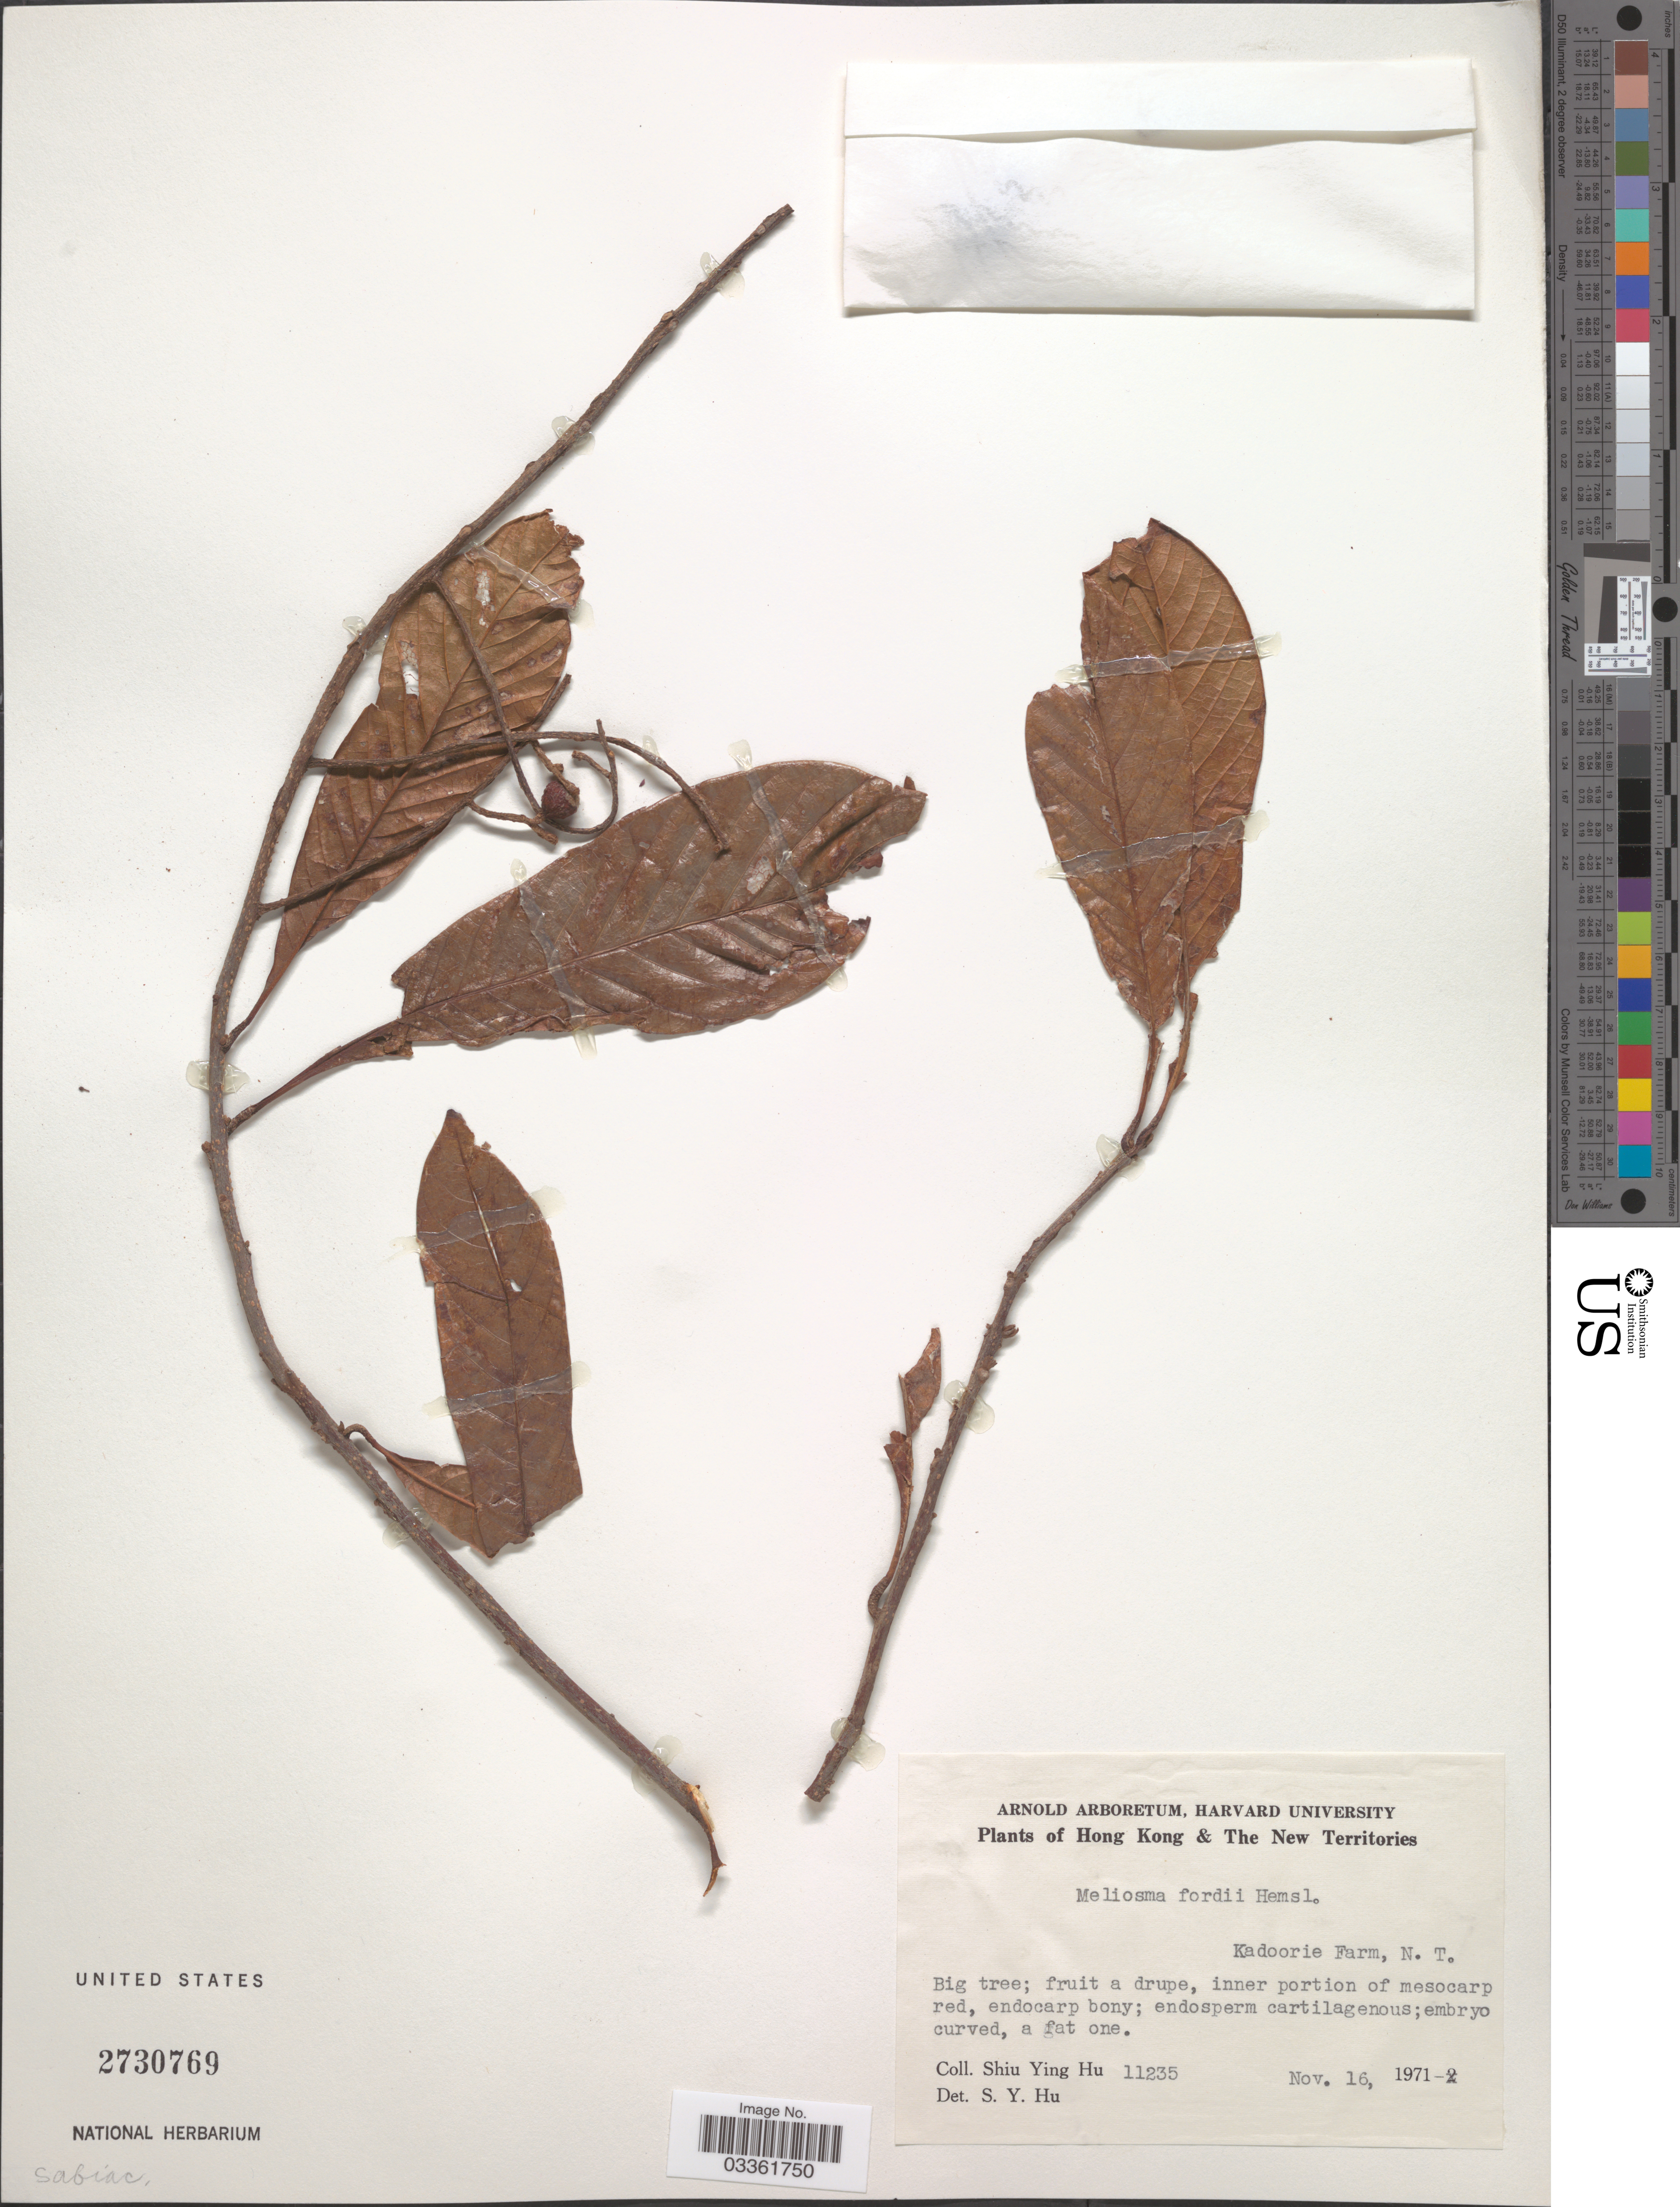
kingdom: Plantae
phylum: Tracheophyta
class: Magnoliopsida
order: Proteales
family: Sabiaceae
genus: Meliosma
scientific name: Meliosma fordii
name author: Hemsl.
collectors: S. Y. Hu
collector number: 11235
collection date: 1971-11-16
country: China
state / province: Hong Kong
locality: New Territories. Kadoorie Farm, N.T.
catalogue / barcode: US 2730769